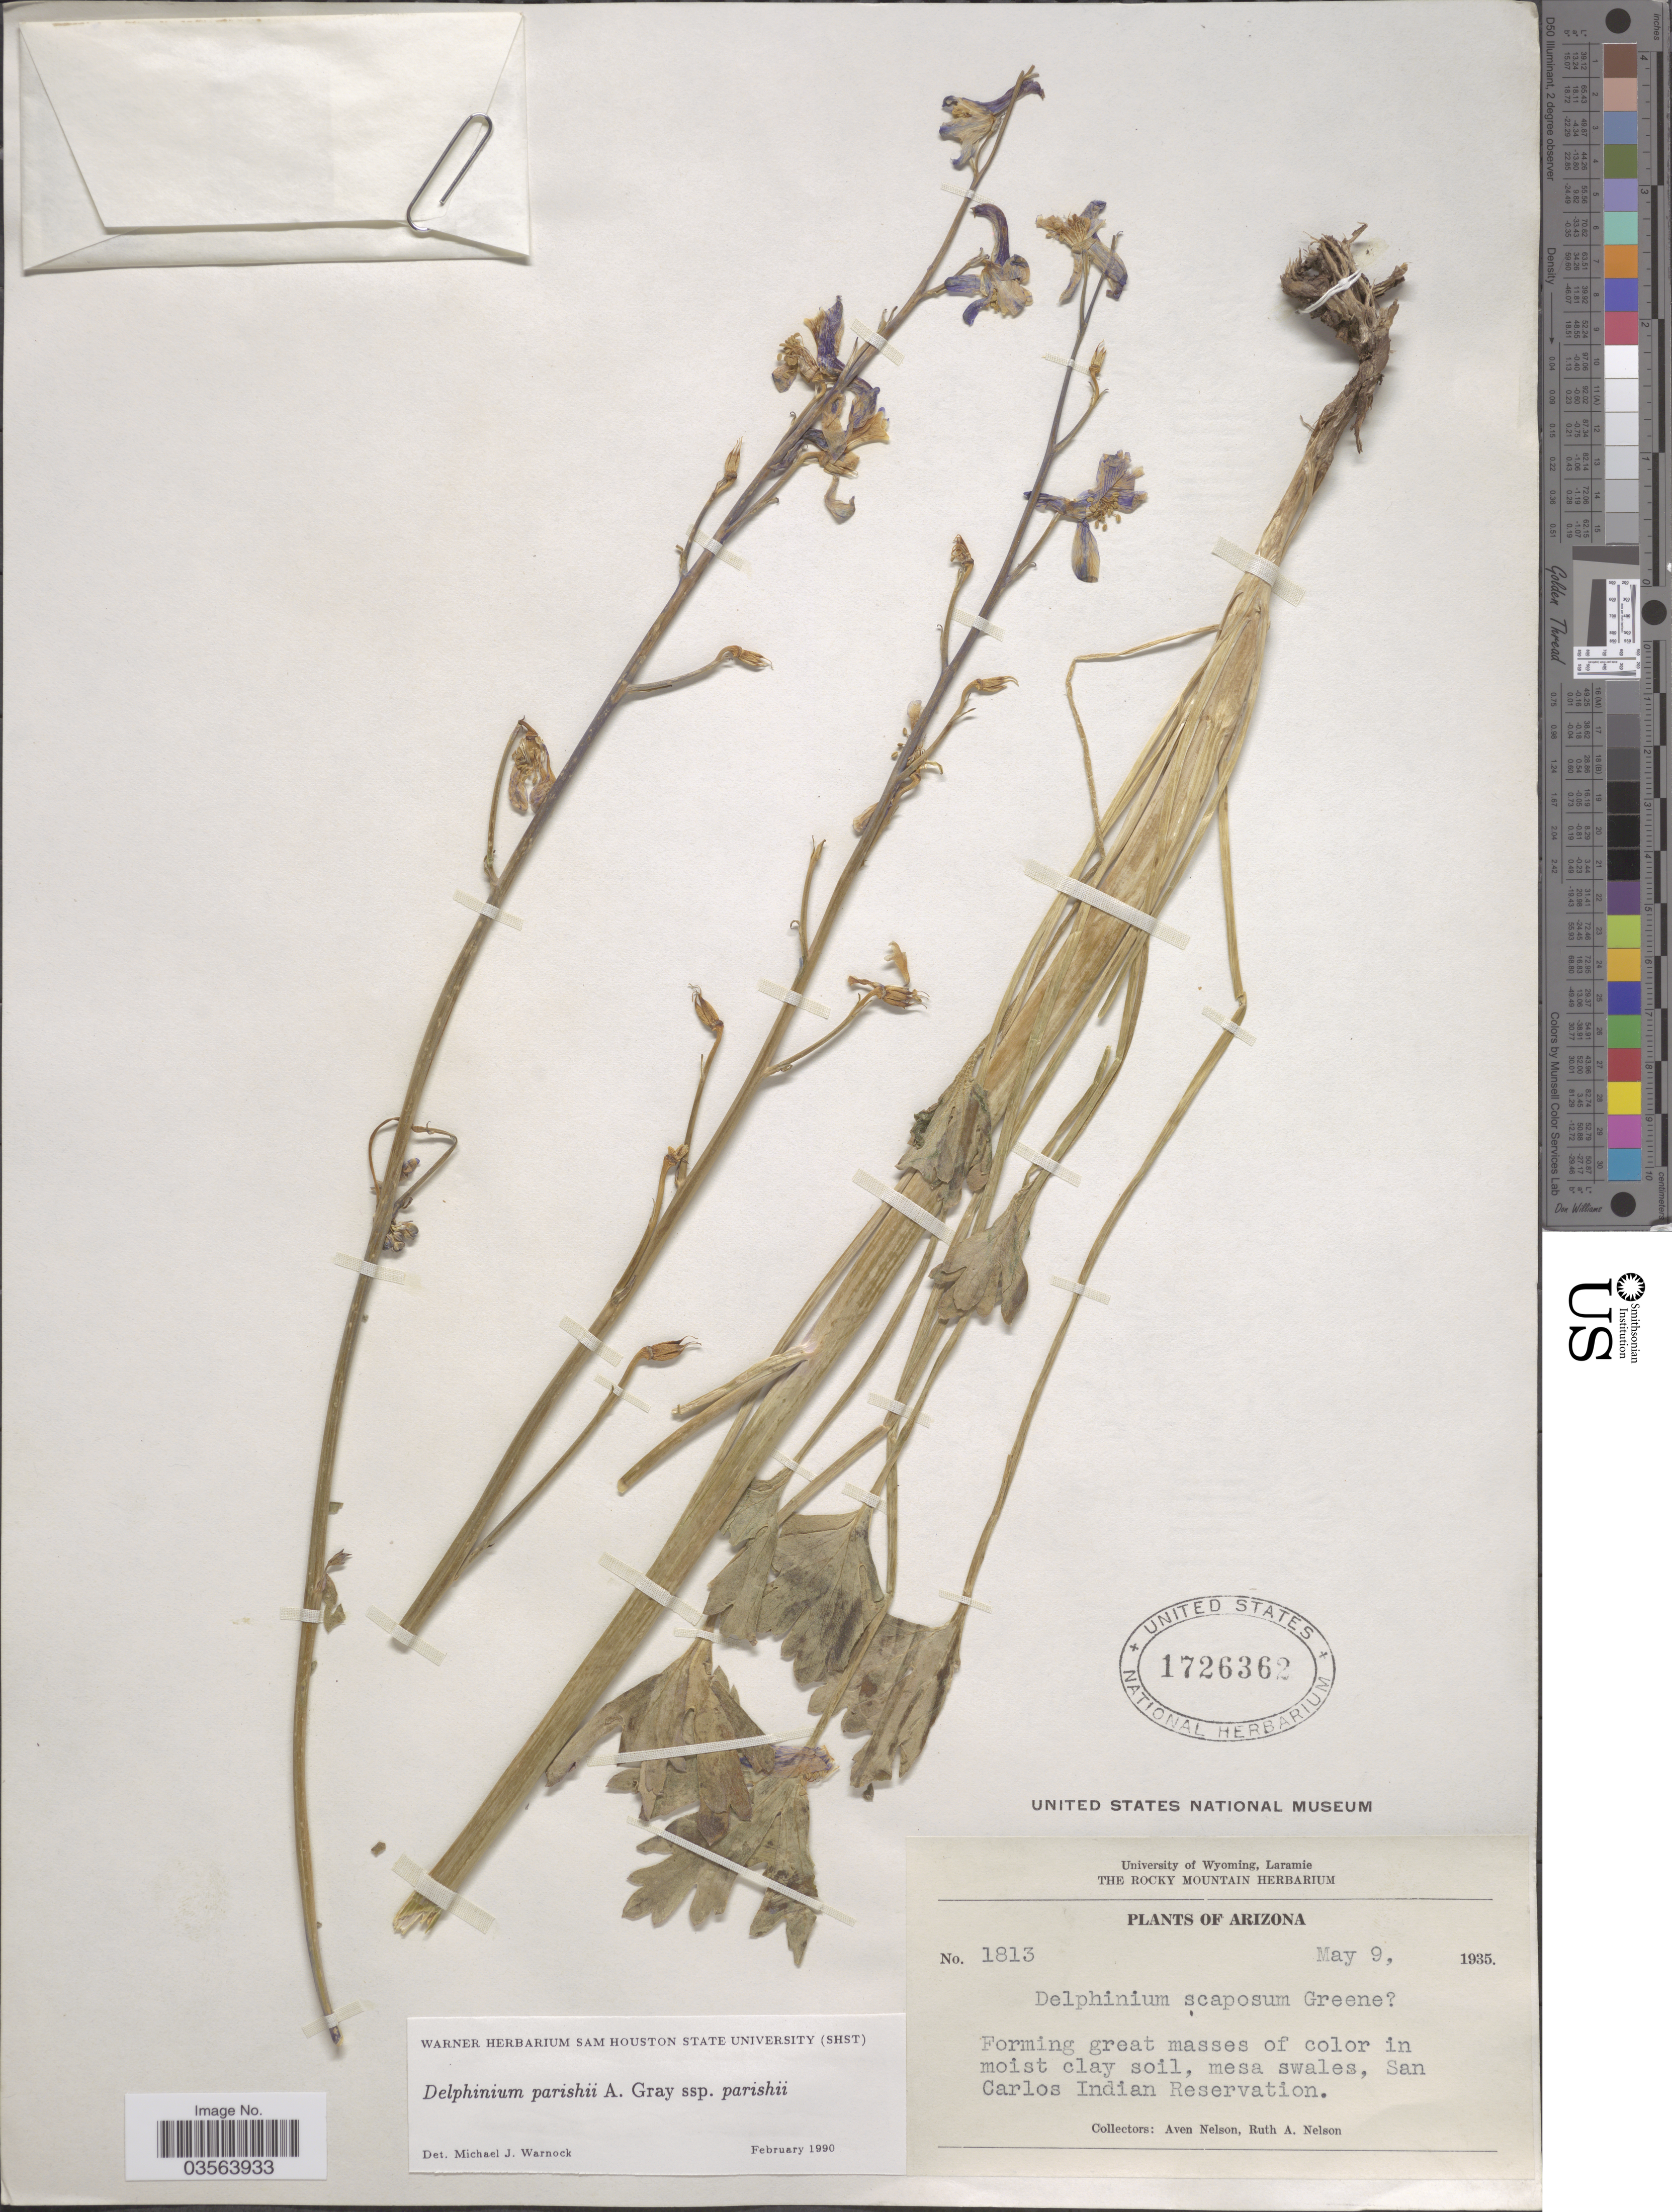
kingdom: Plantae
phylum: Tracheophyta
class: Magnoliopsida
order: Ranunculales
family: Ranunculaceae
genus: Delphinium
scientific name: Delphinium parishii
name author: A. Gray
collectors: A. Nelson & R. A. Nelson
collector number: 1813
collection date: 1935-05-09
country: United States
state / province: Arizona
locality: San Carlos Indian Reservation.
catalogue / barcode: US 1726362